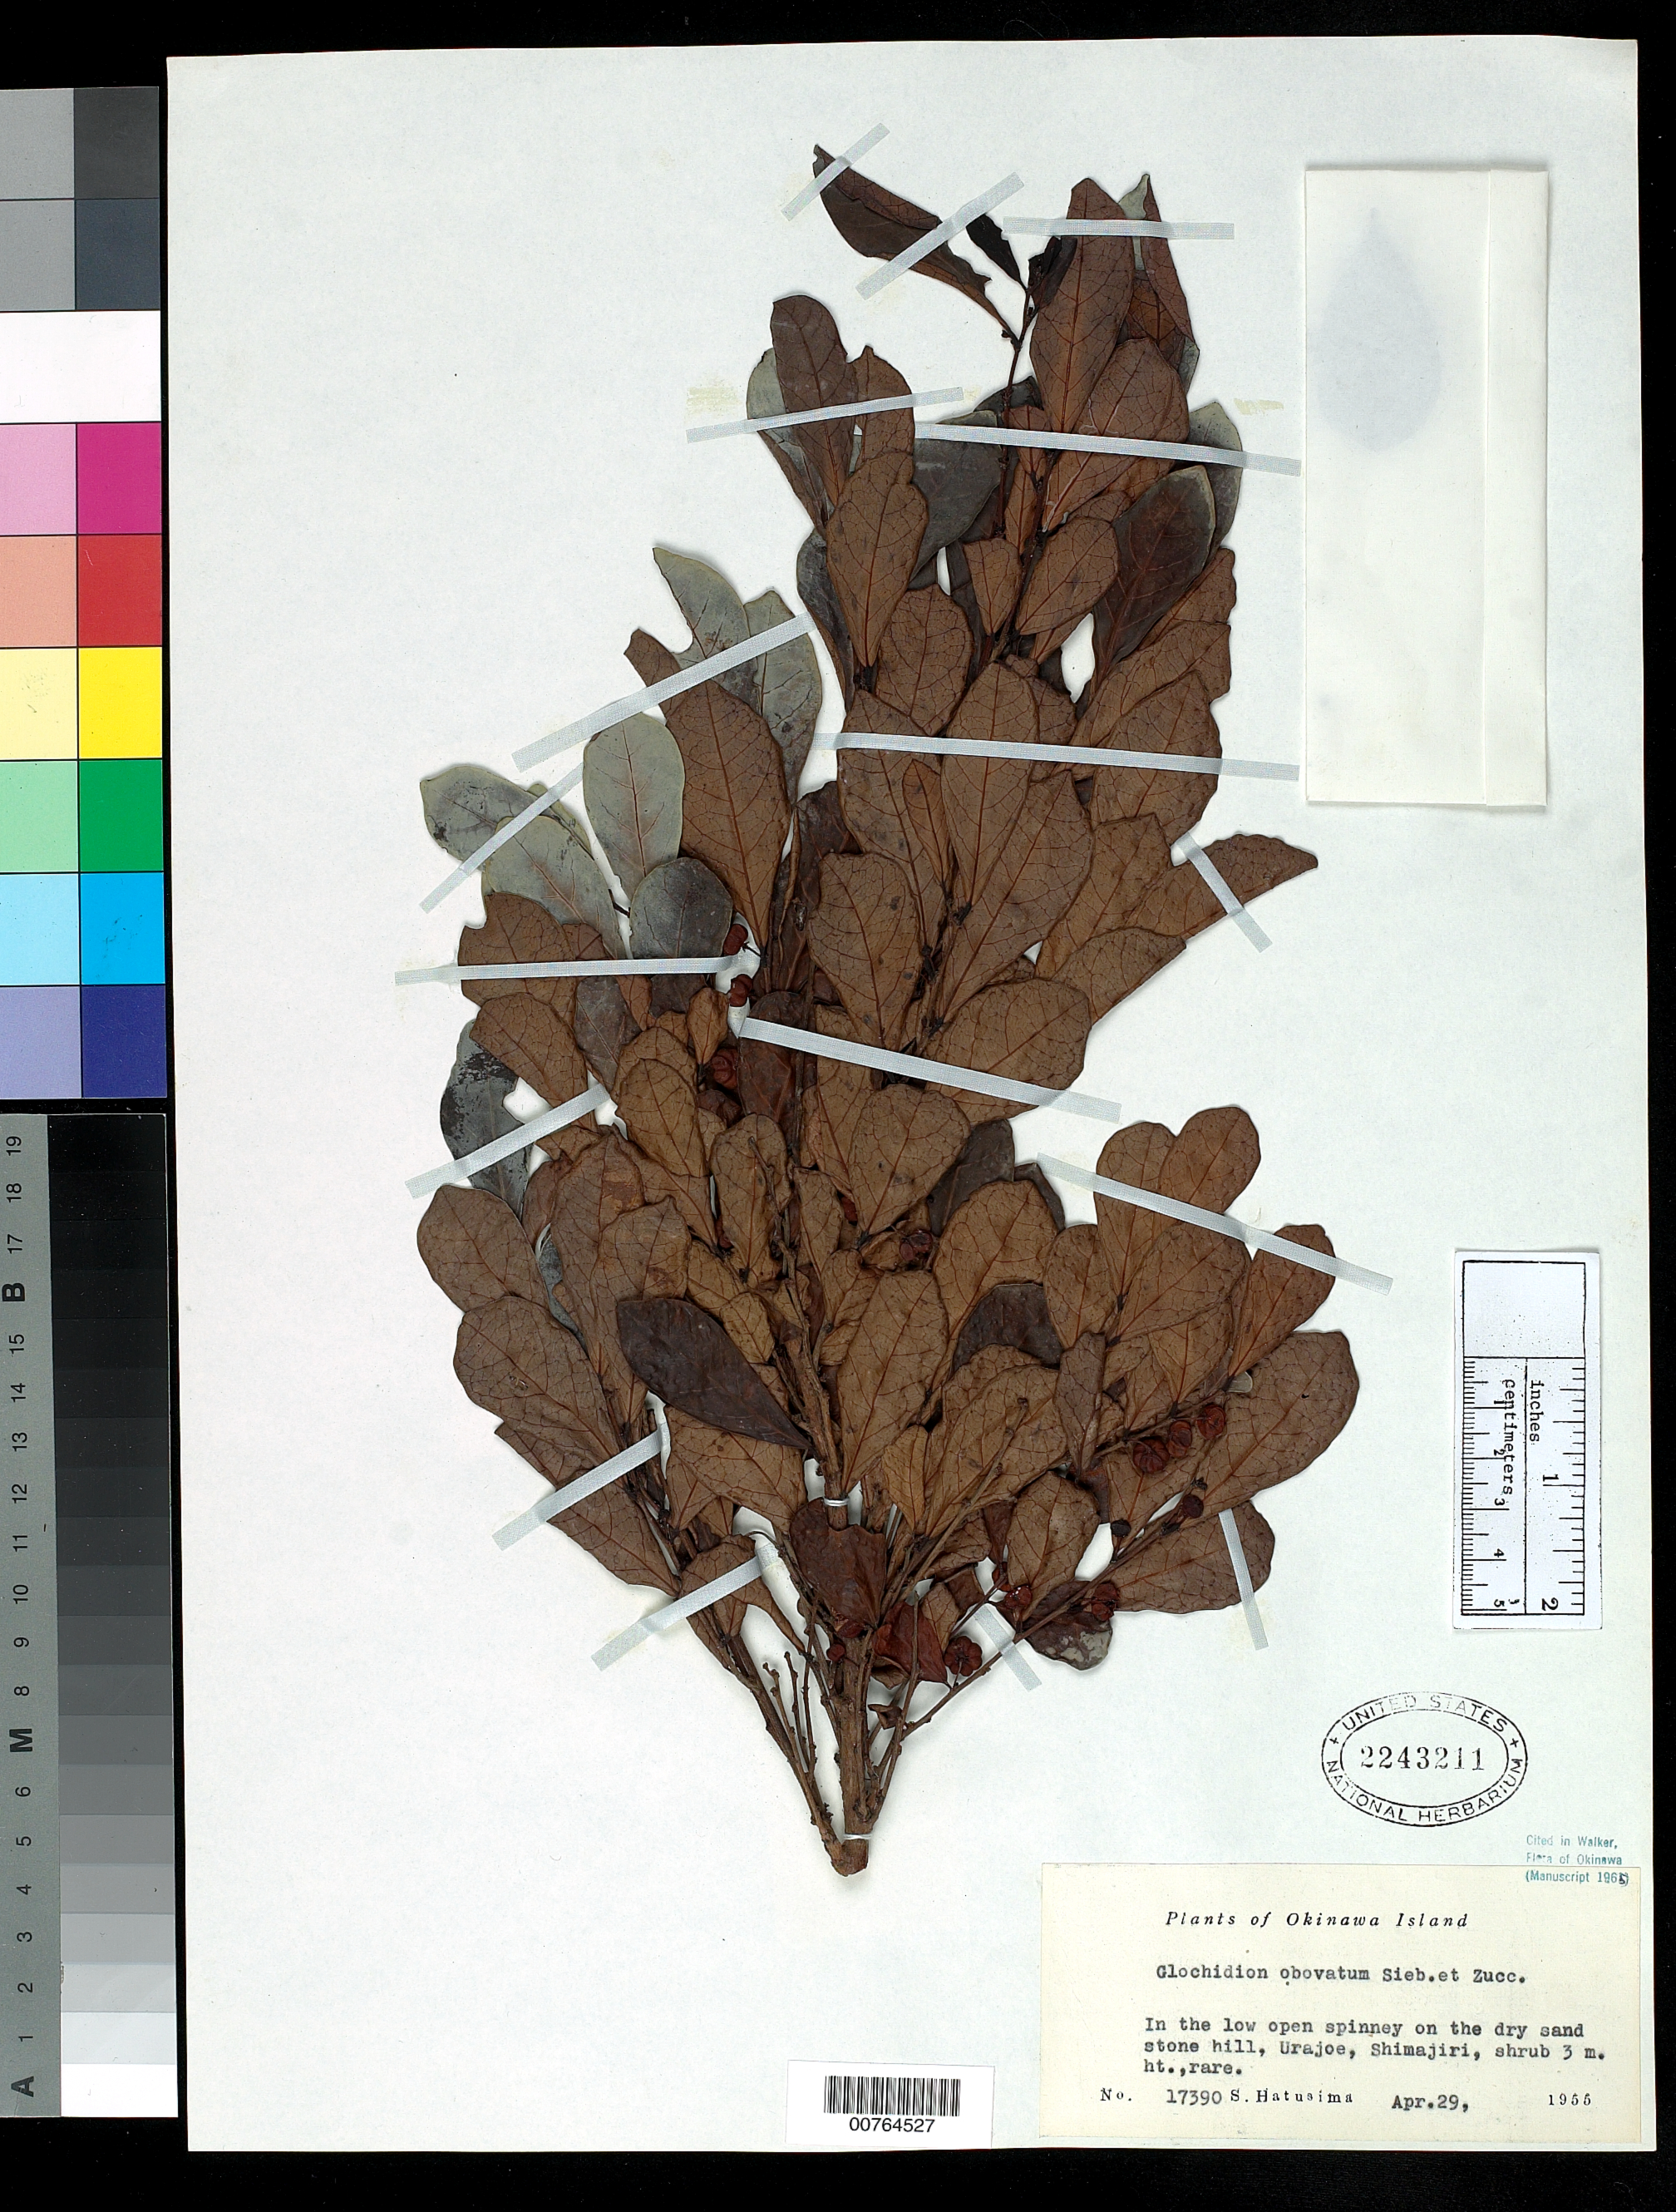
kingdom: Plantae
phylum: Tracheophyta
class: Magnoliopsida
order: Malpighiales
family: Phyllanthaceae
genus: Glochidion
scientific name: Glochidion obovatum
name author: Siebold & Zucc.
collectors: S. Hatusima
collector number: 17390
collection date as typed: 29 Apr 1955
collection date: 1955-04-29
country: Japan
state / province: Okinawa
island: Okinawa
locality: Urajoe, Shimajiri.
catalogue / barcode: US 2243211